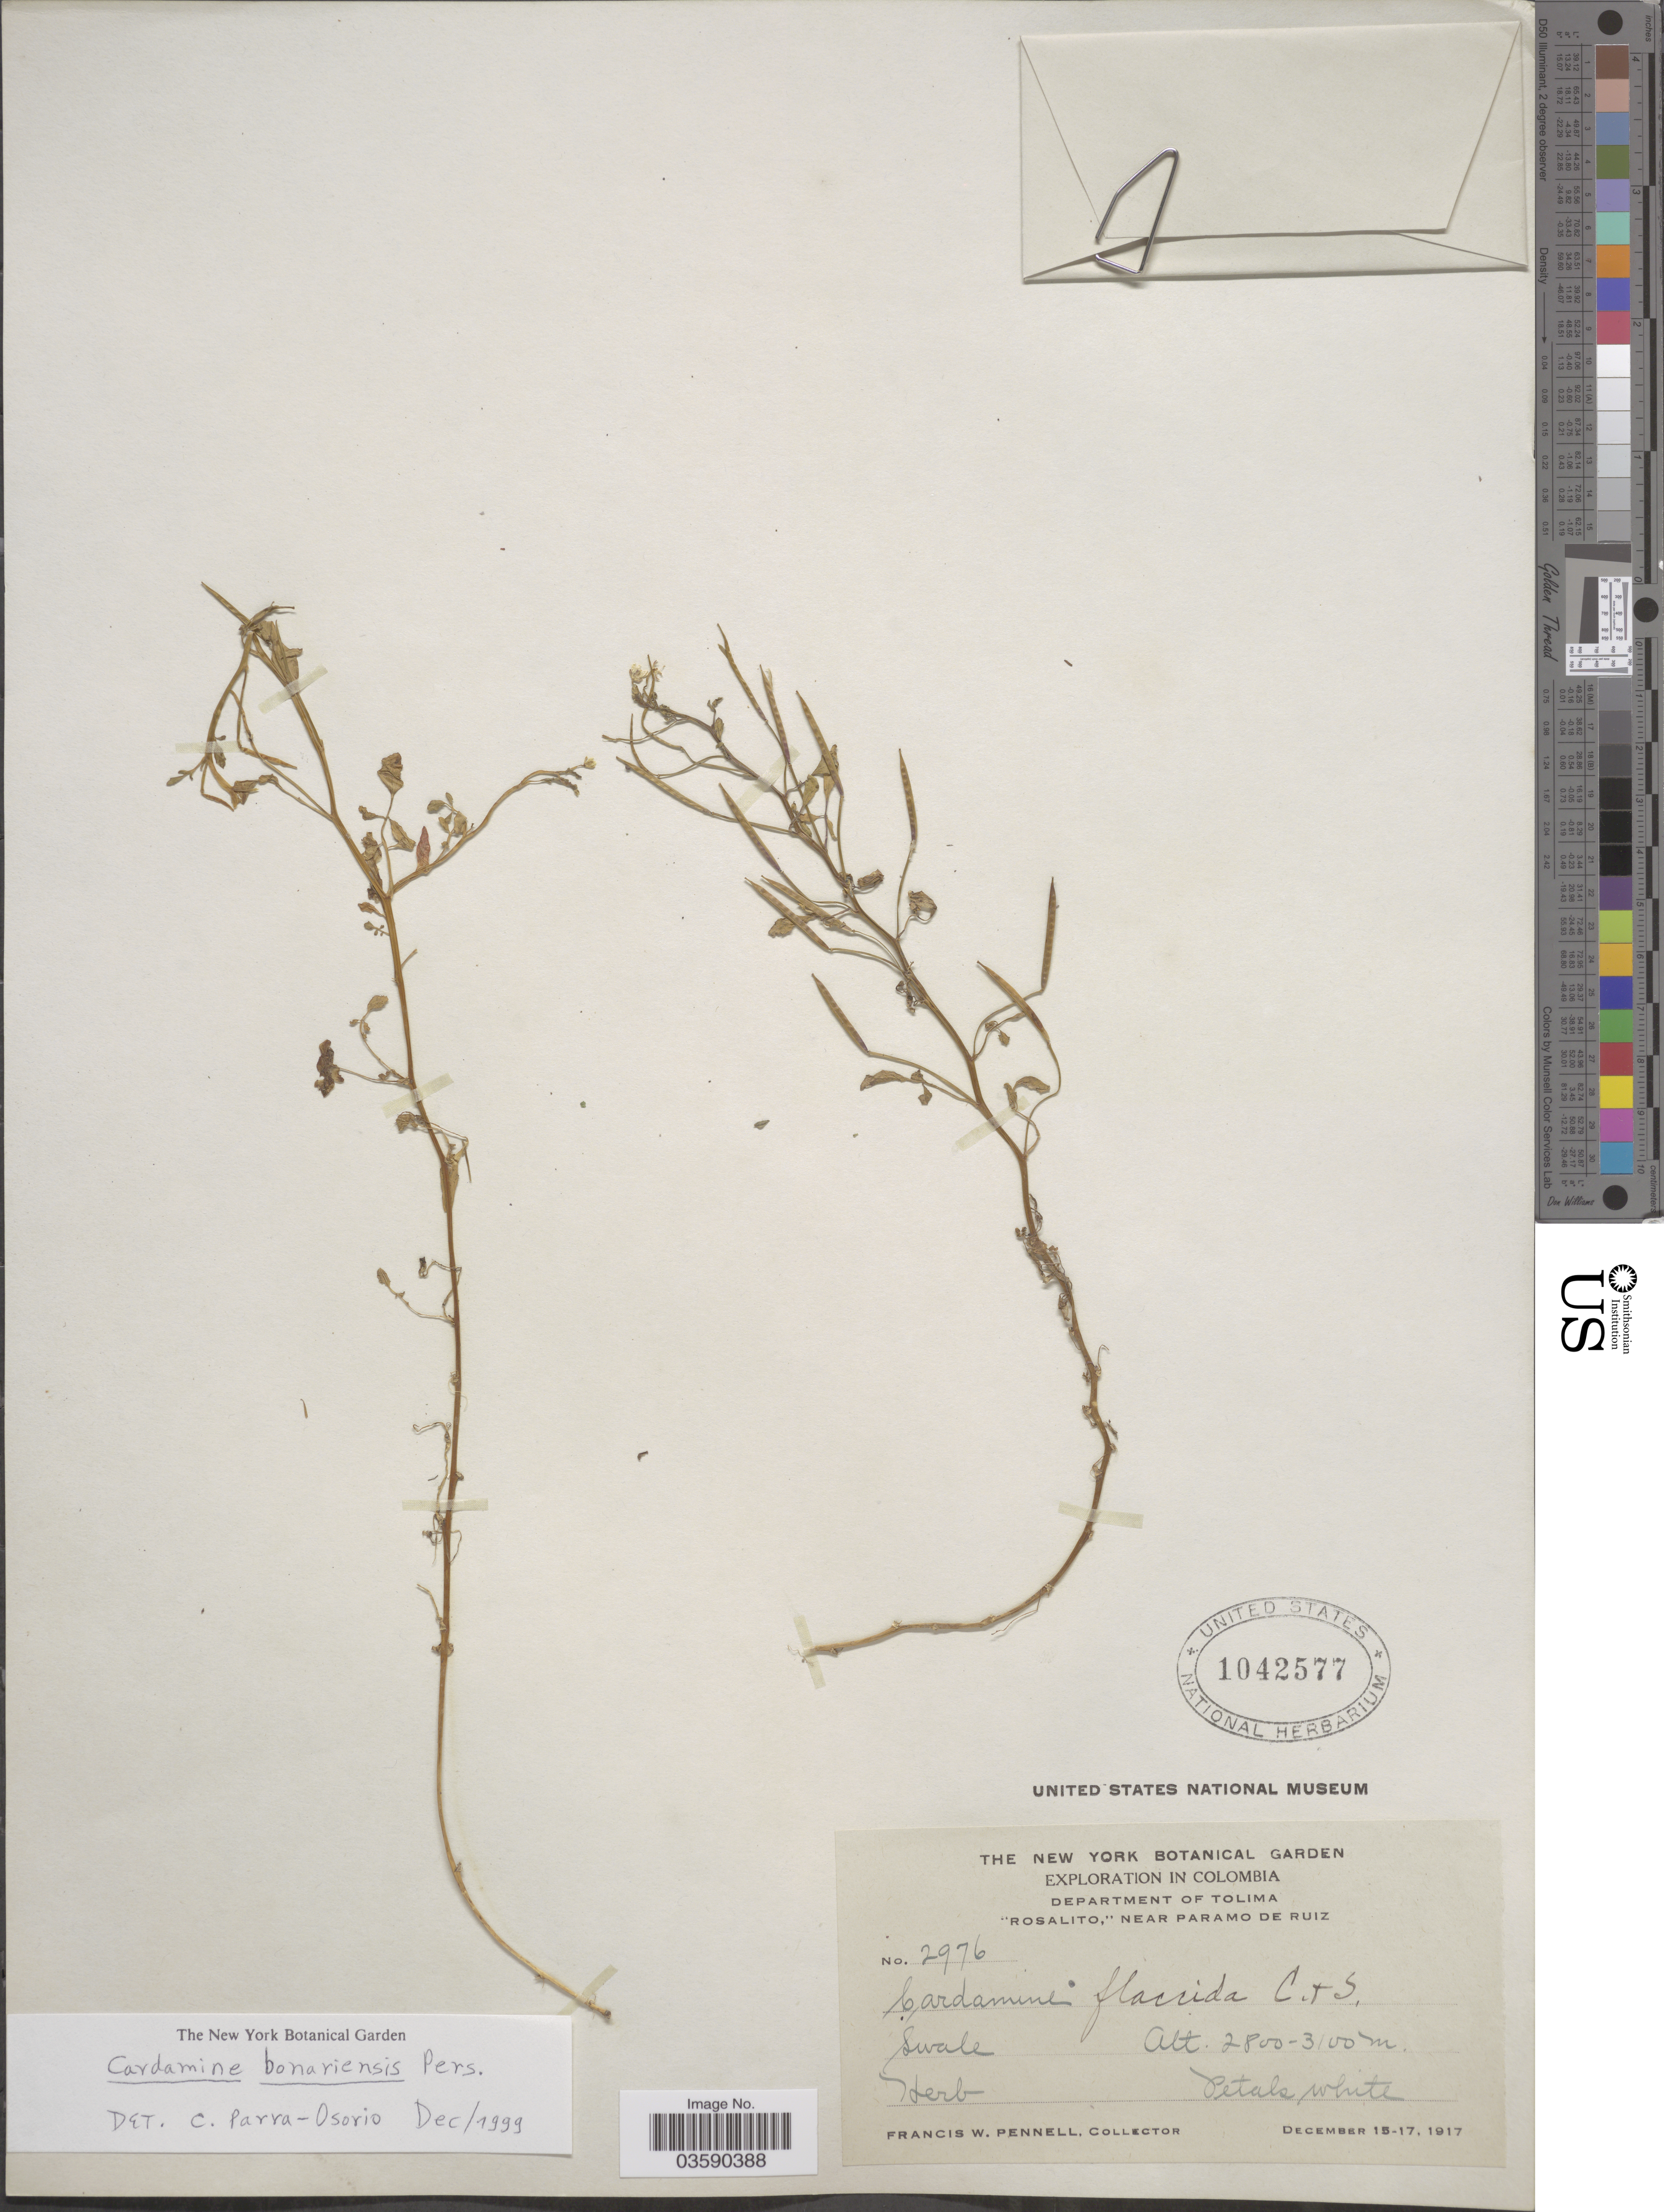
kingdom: Plantae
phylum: Tracheophyta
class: Magnoliopsida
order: Brassicales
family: Brassicaceae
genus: Cardamine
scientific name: Cardamine bonariensis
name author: Pers.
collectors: F. W. Pennell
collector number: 2976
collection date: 1917-12-15/1917-12-17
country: Colombia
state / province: Tolima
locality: Department of Tolima. "Rosalito," near Paramo de Ruiz.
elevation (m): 2800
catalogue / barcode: US 1042577